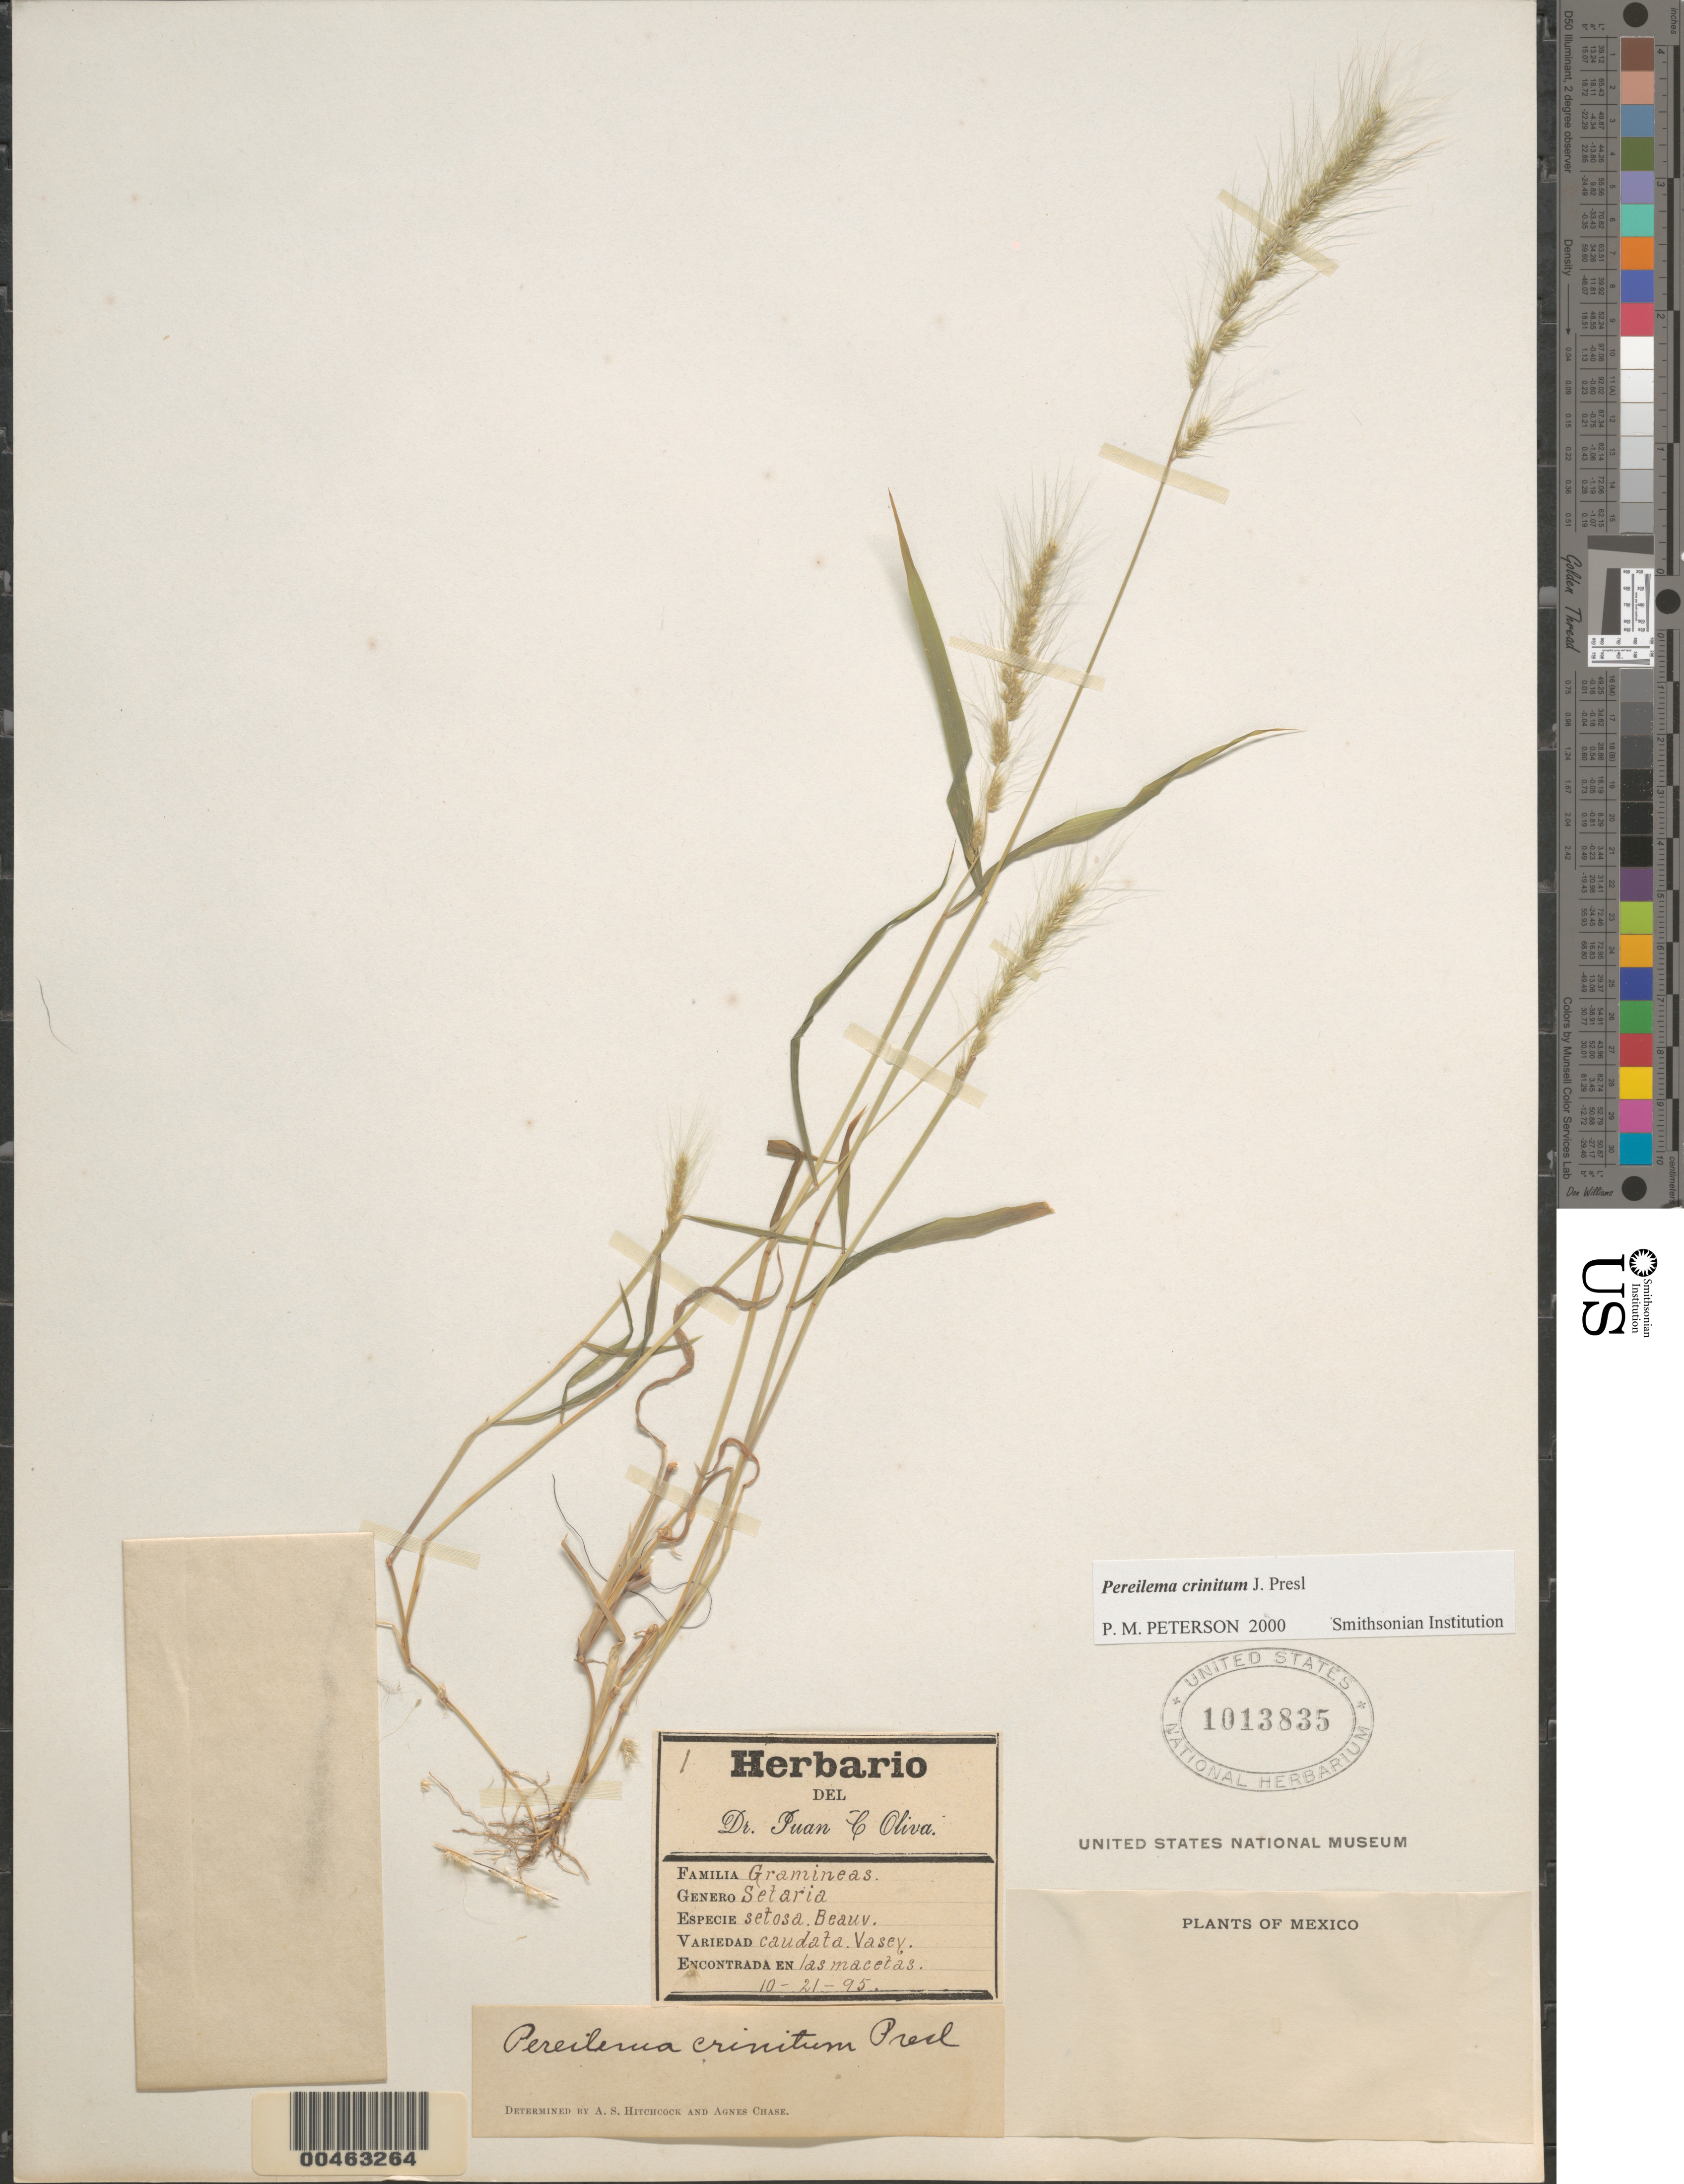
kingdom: Plantae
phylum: Tracheophyta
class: Liliopsida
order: Poales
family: Poaceae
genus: Pereilema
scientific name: Pereilema crinitum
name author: J. Presl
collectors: J. C. Oliva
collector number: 1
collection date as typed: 21 Oct 1895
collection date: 1895-10-21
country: Mexico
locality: En la macetas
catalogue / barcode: US 1013835